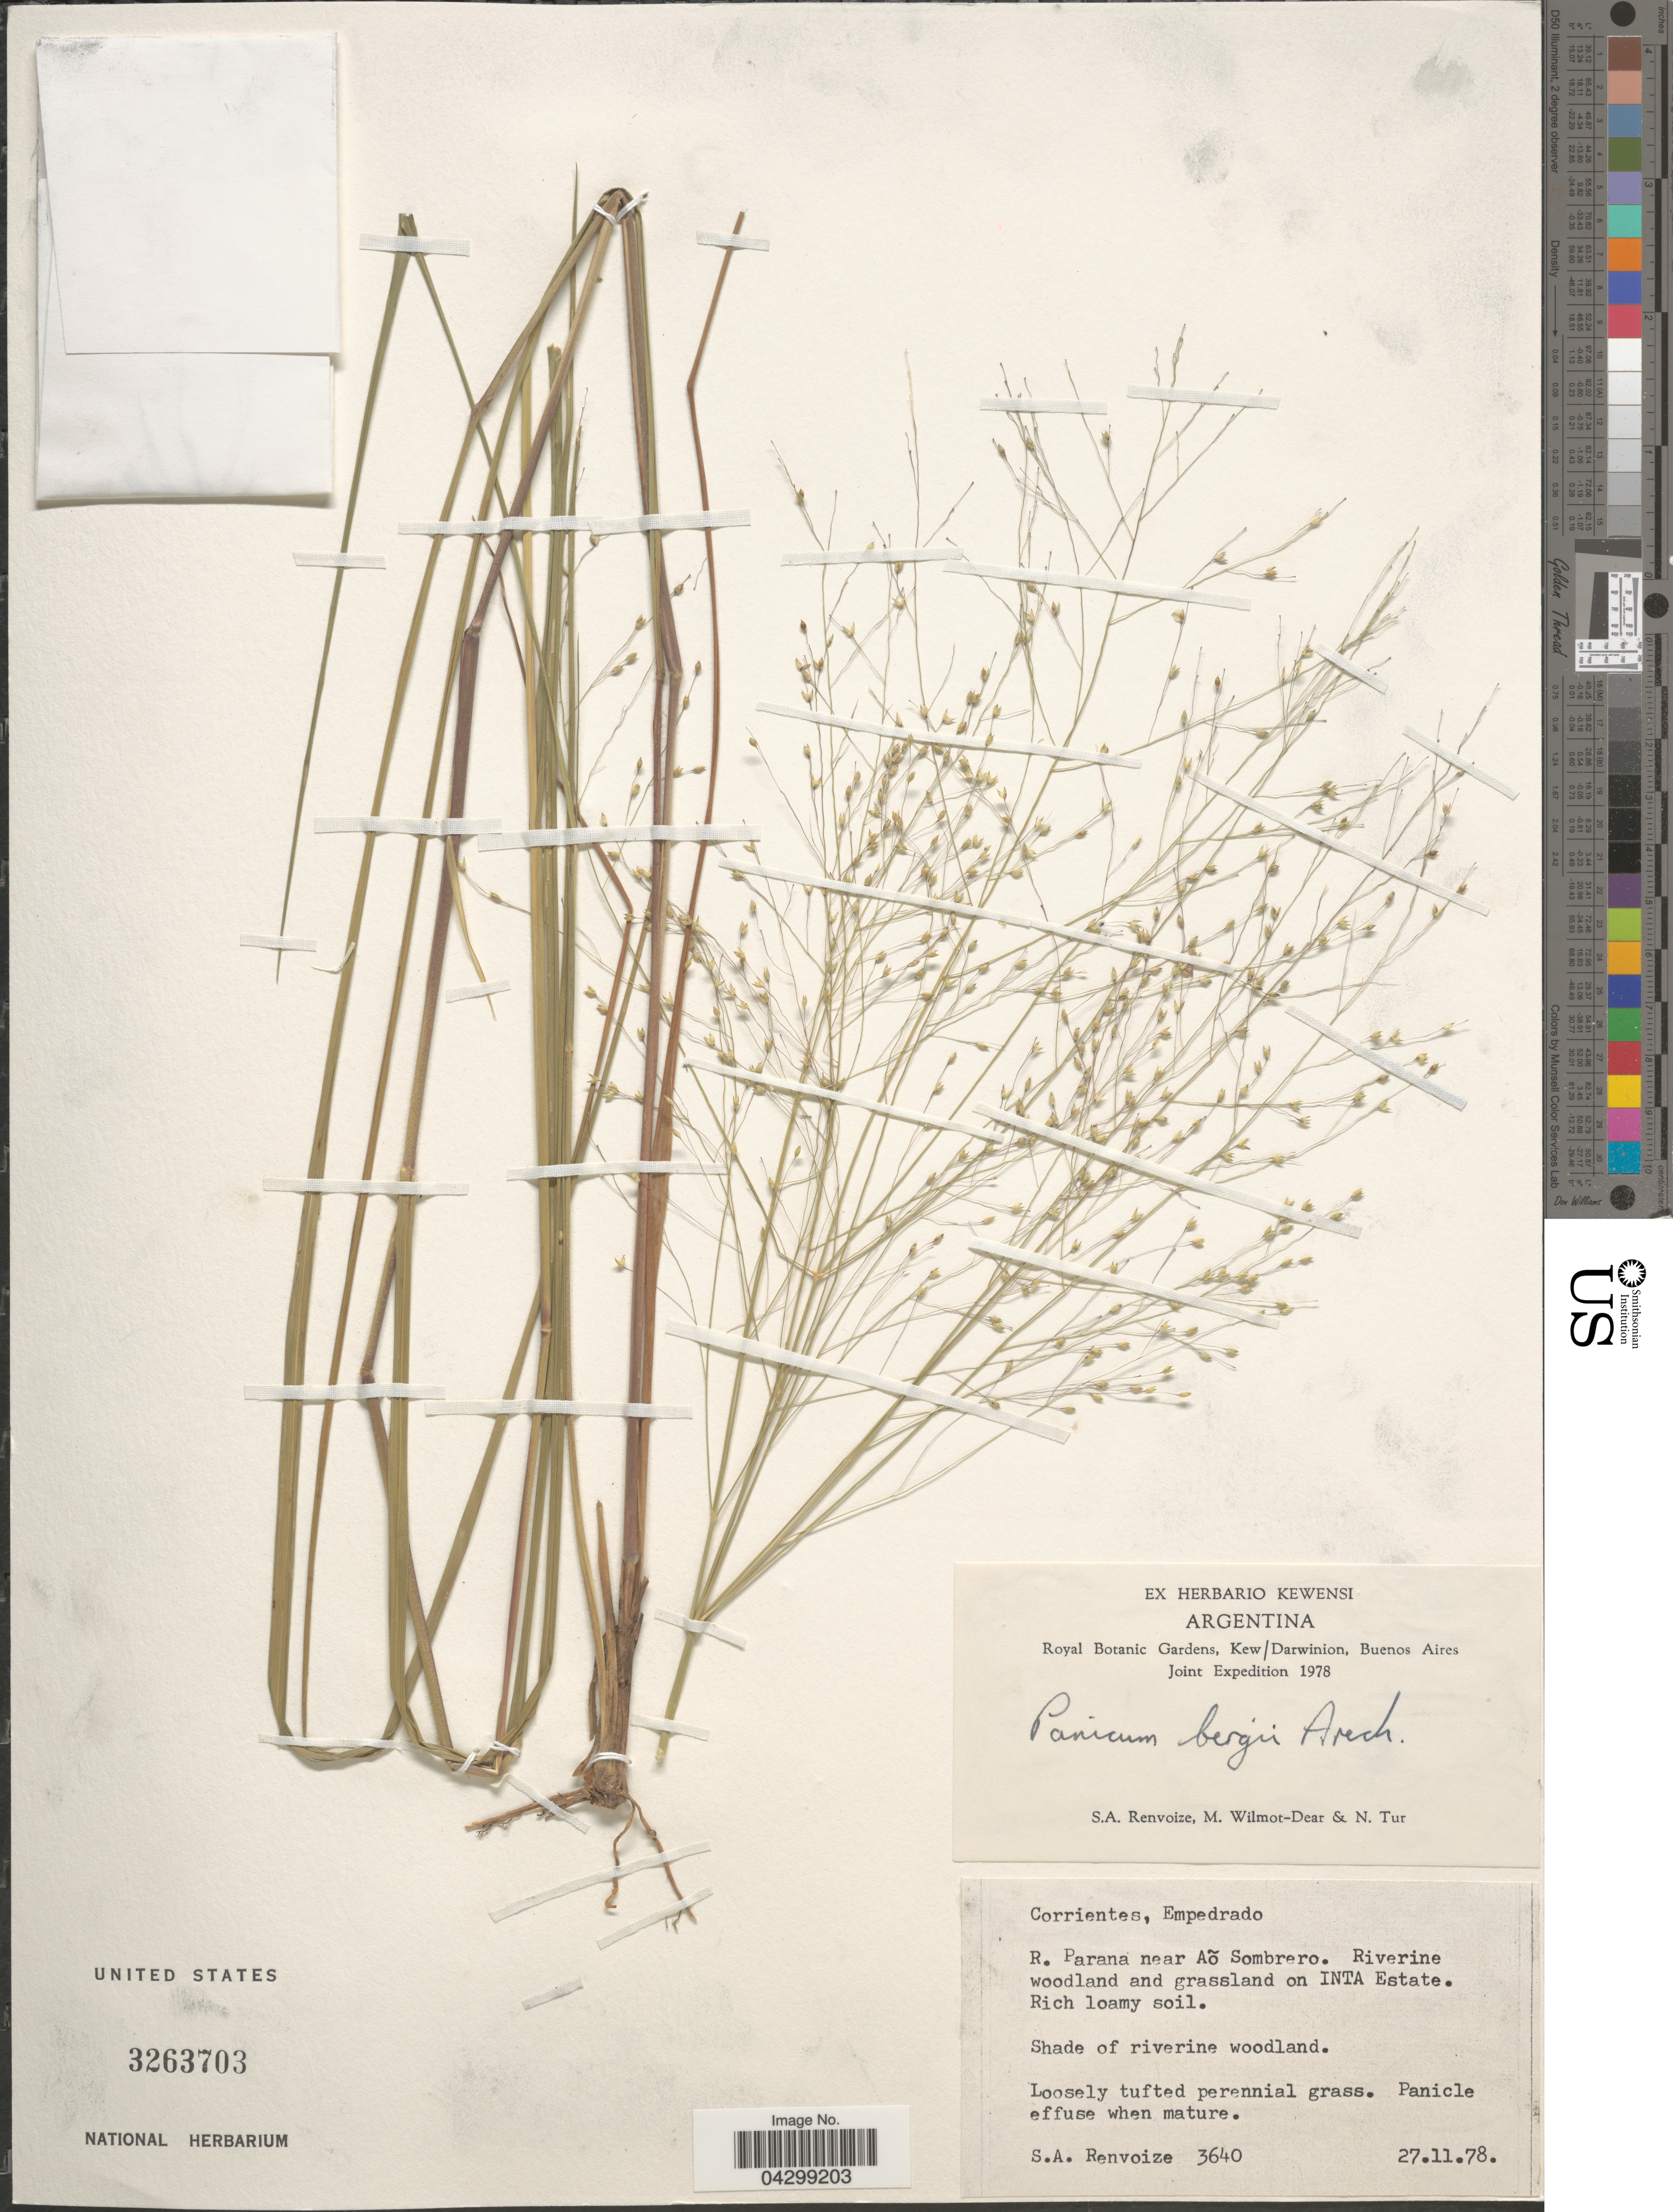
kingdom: Plantae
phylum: Tracheophyta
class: Liliopsida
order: Poales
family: Poaceae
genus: Panicum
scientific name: Panicum bergii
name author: Arechav.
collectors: S. A. Renvoize, M. Wilmot-Dear & N. Tur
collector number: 3640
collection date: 1978-11-27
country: Argentina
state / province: Corrientes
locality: Royal Botanic Gardens, Kew/Darwinion, Buenos Aires Joint Expedition 1978. Empedrado. R. Parana near Aõ Sombrero. Riverine woodland and grassland on INTA Estate. Rich loamy soil. Shade of riverine woodland.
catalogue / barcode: US 3263703